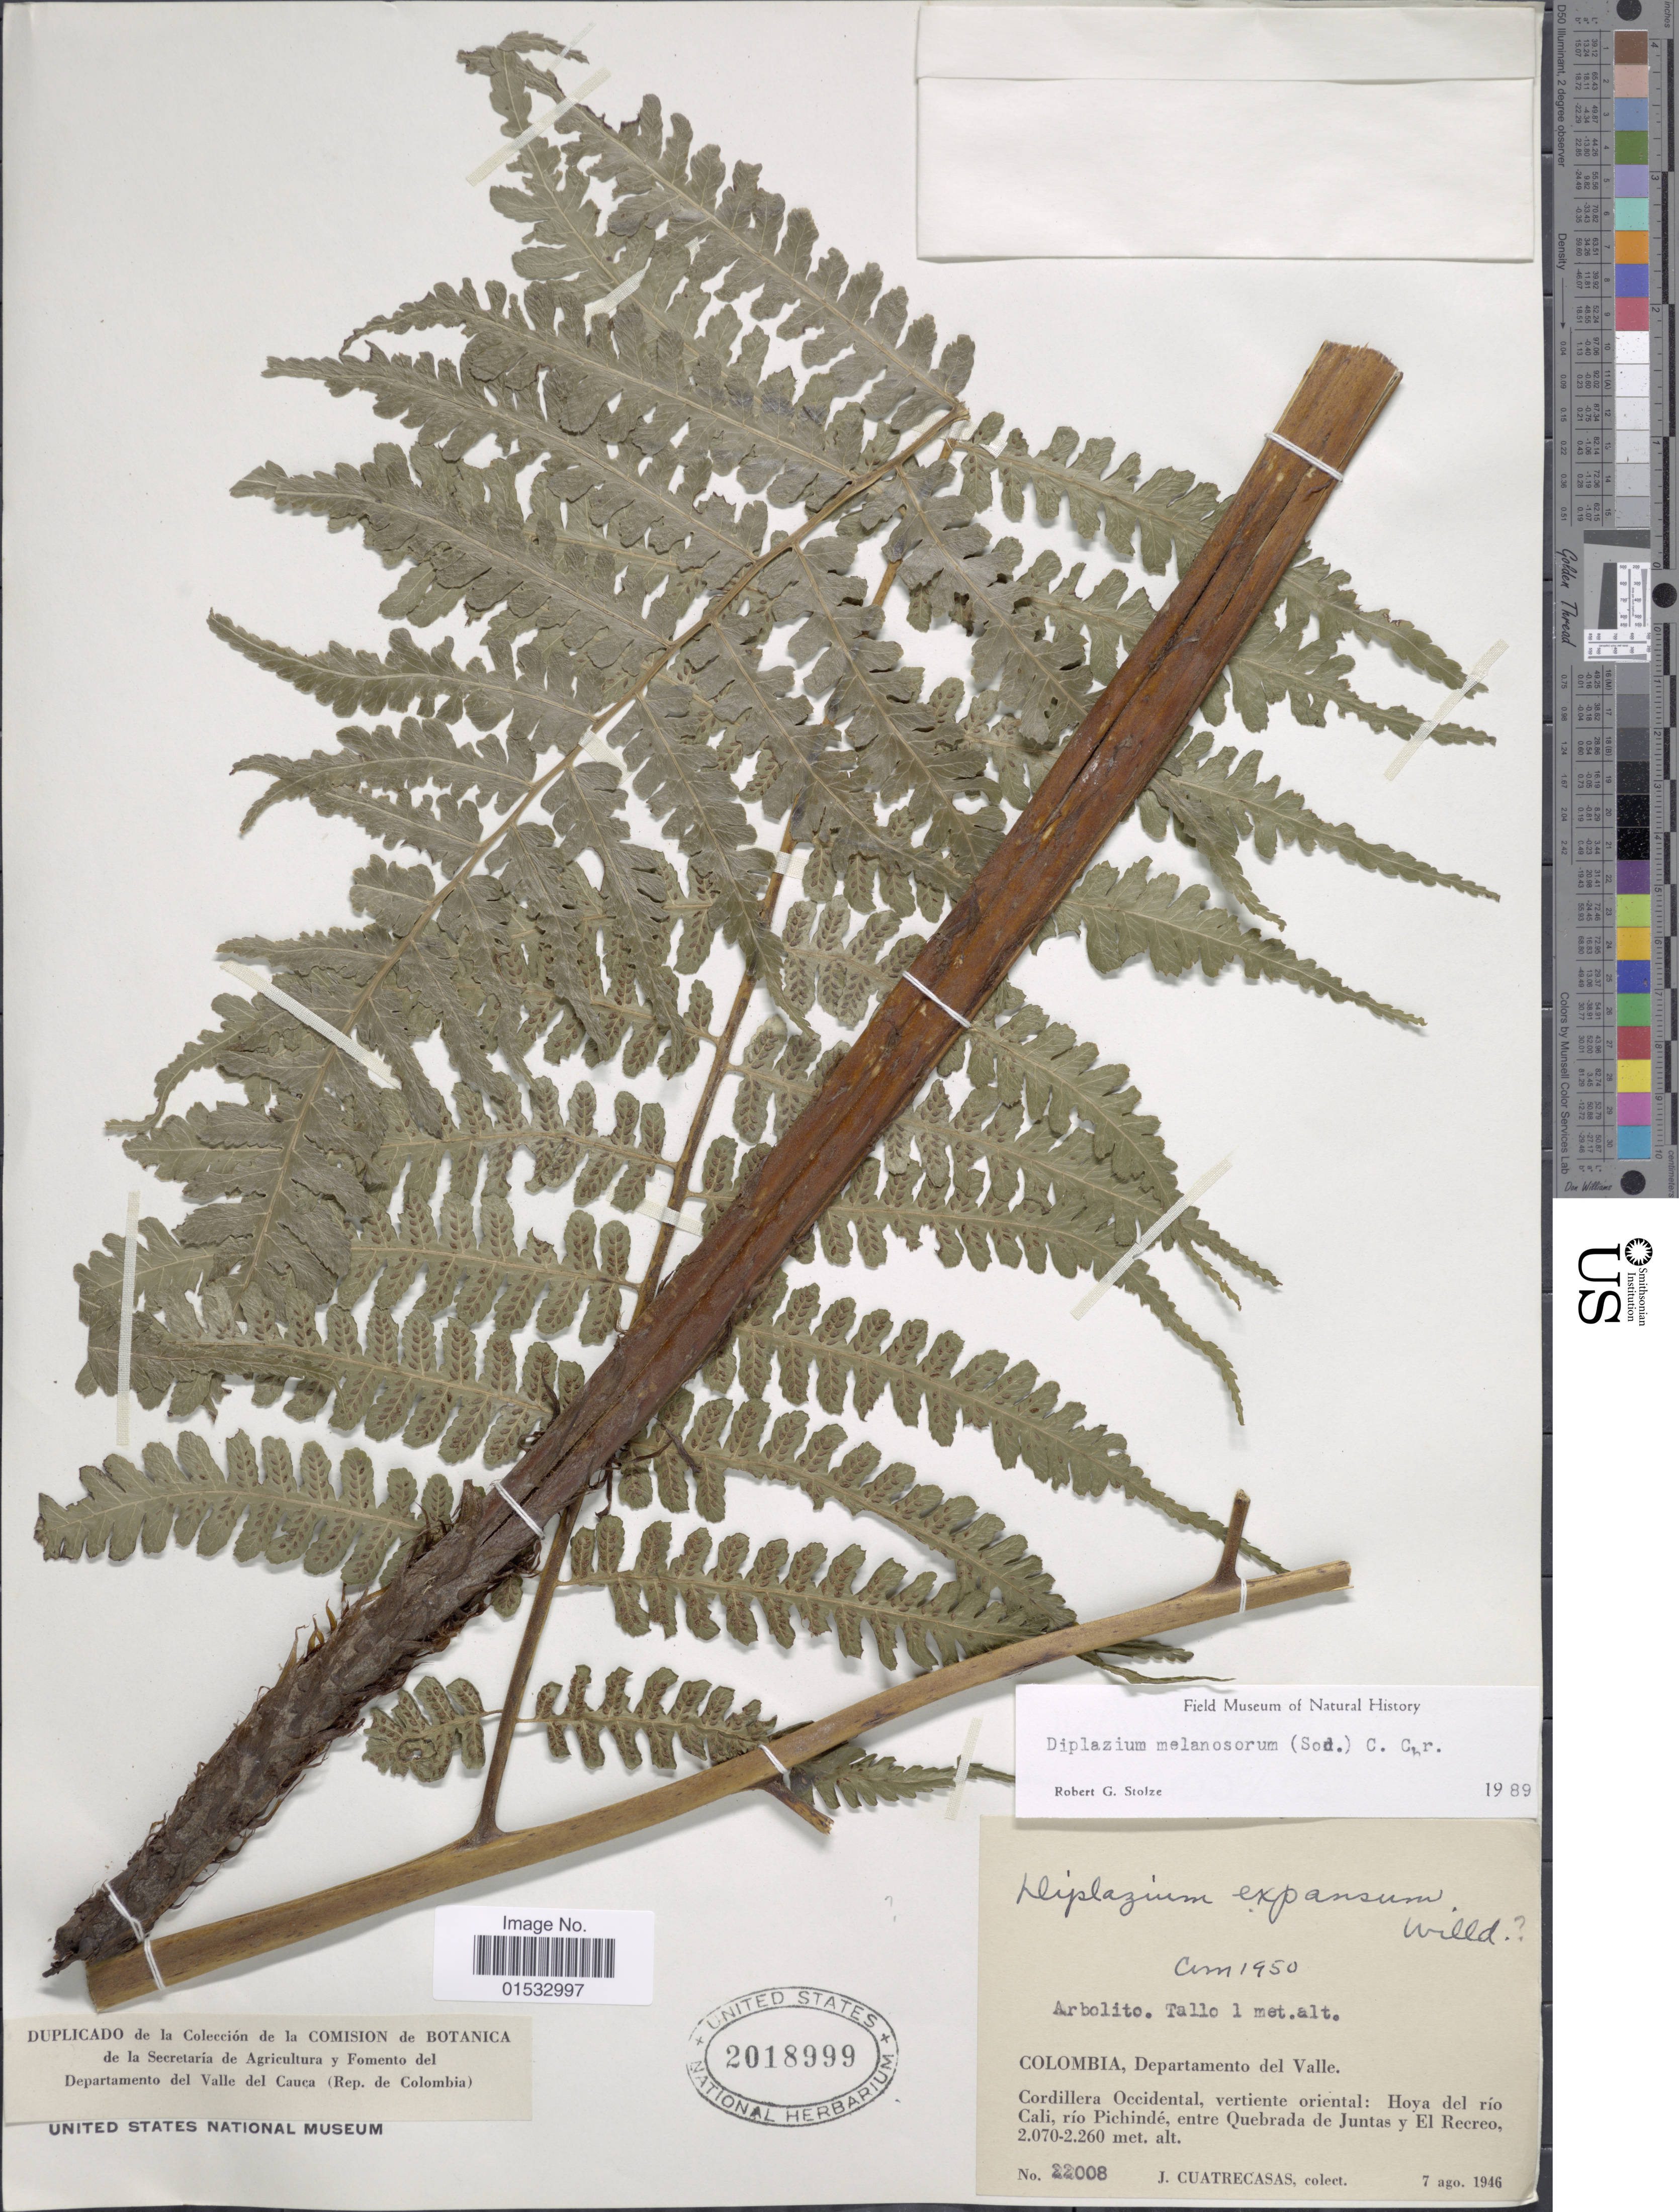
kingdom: Plantae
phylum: Tracheophyta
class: Polypodiopsida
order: Polypodiales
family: Athyriaceae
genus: Diplazium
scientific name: Diplazium melanosorum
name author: (Sodiro) C. Chr.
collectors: J. Cuatrecasas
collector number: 22008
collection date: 1946-08-07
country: Colombia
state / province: Valle del Cauca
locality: Departamento del Valle, Cordillera Occidental, vertiente oriental: Hoya del río Cali, río Pichindé, entre Quebrada de Juntas y El Recreo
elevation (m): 2070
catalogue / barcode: US 2018999